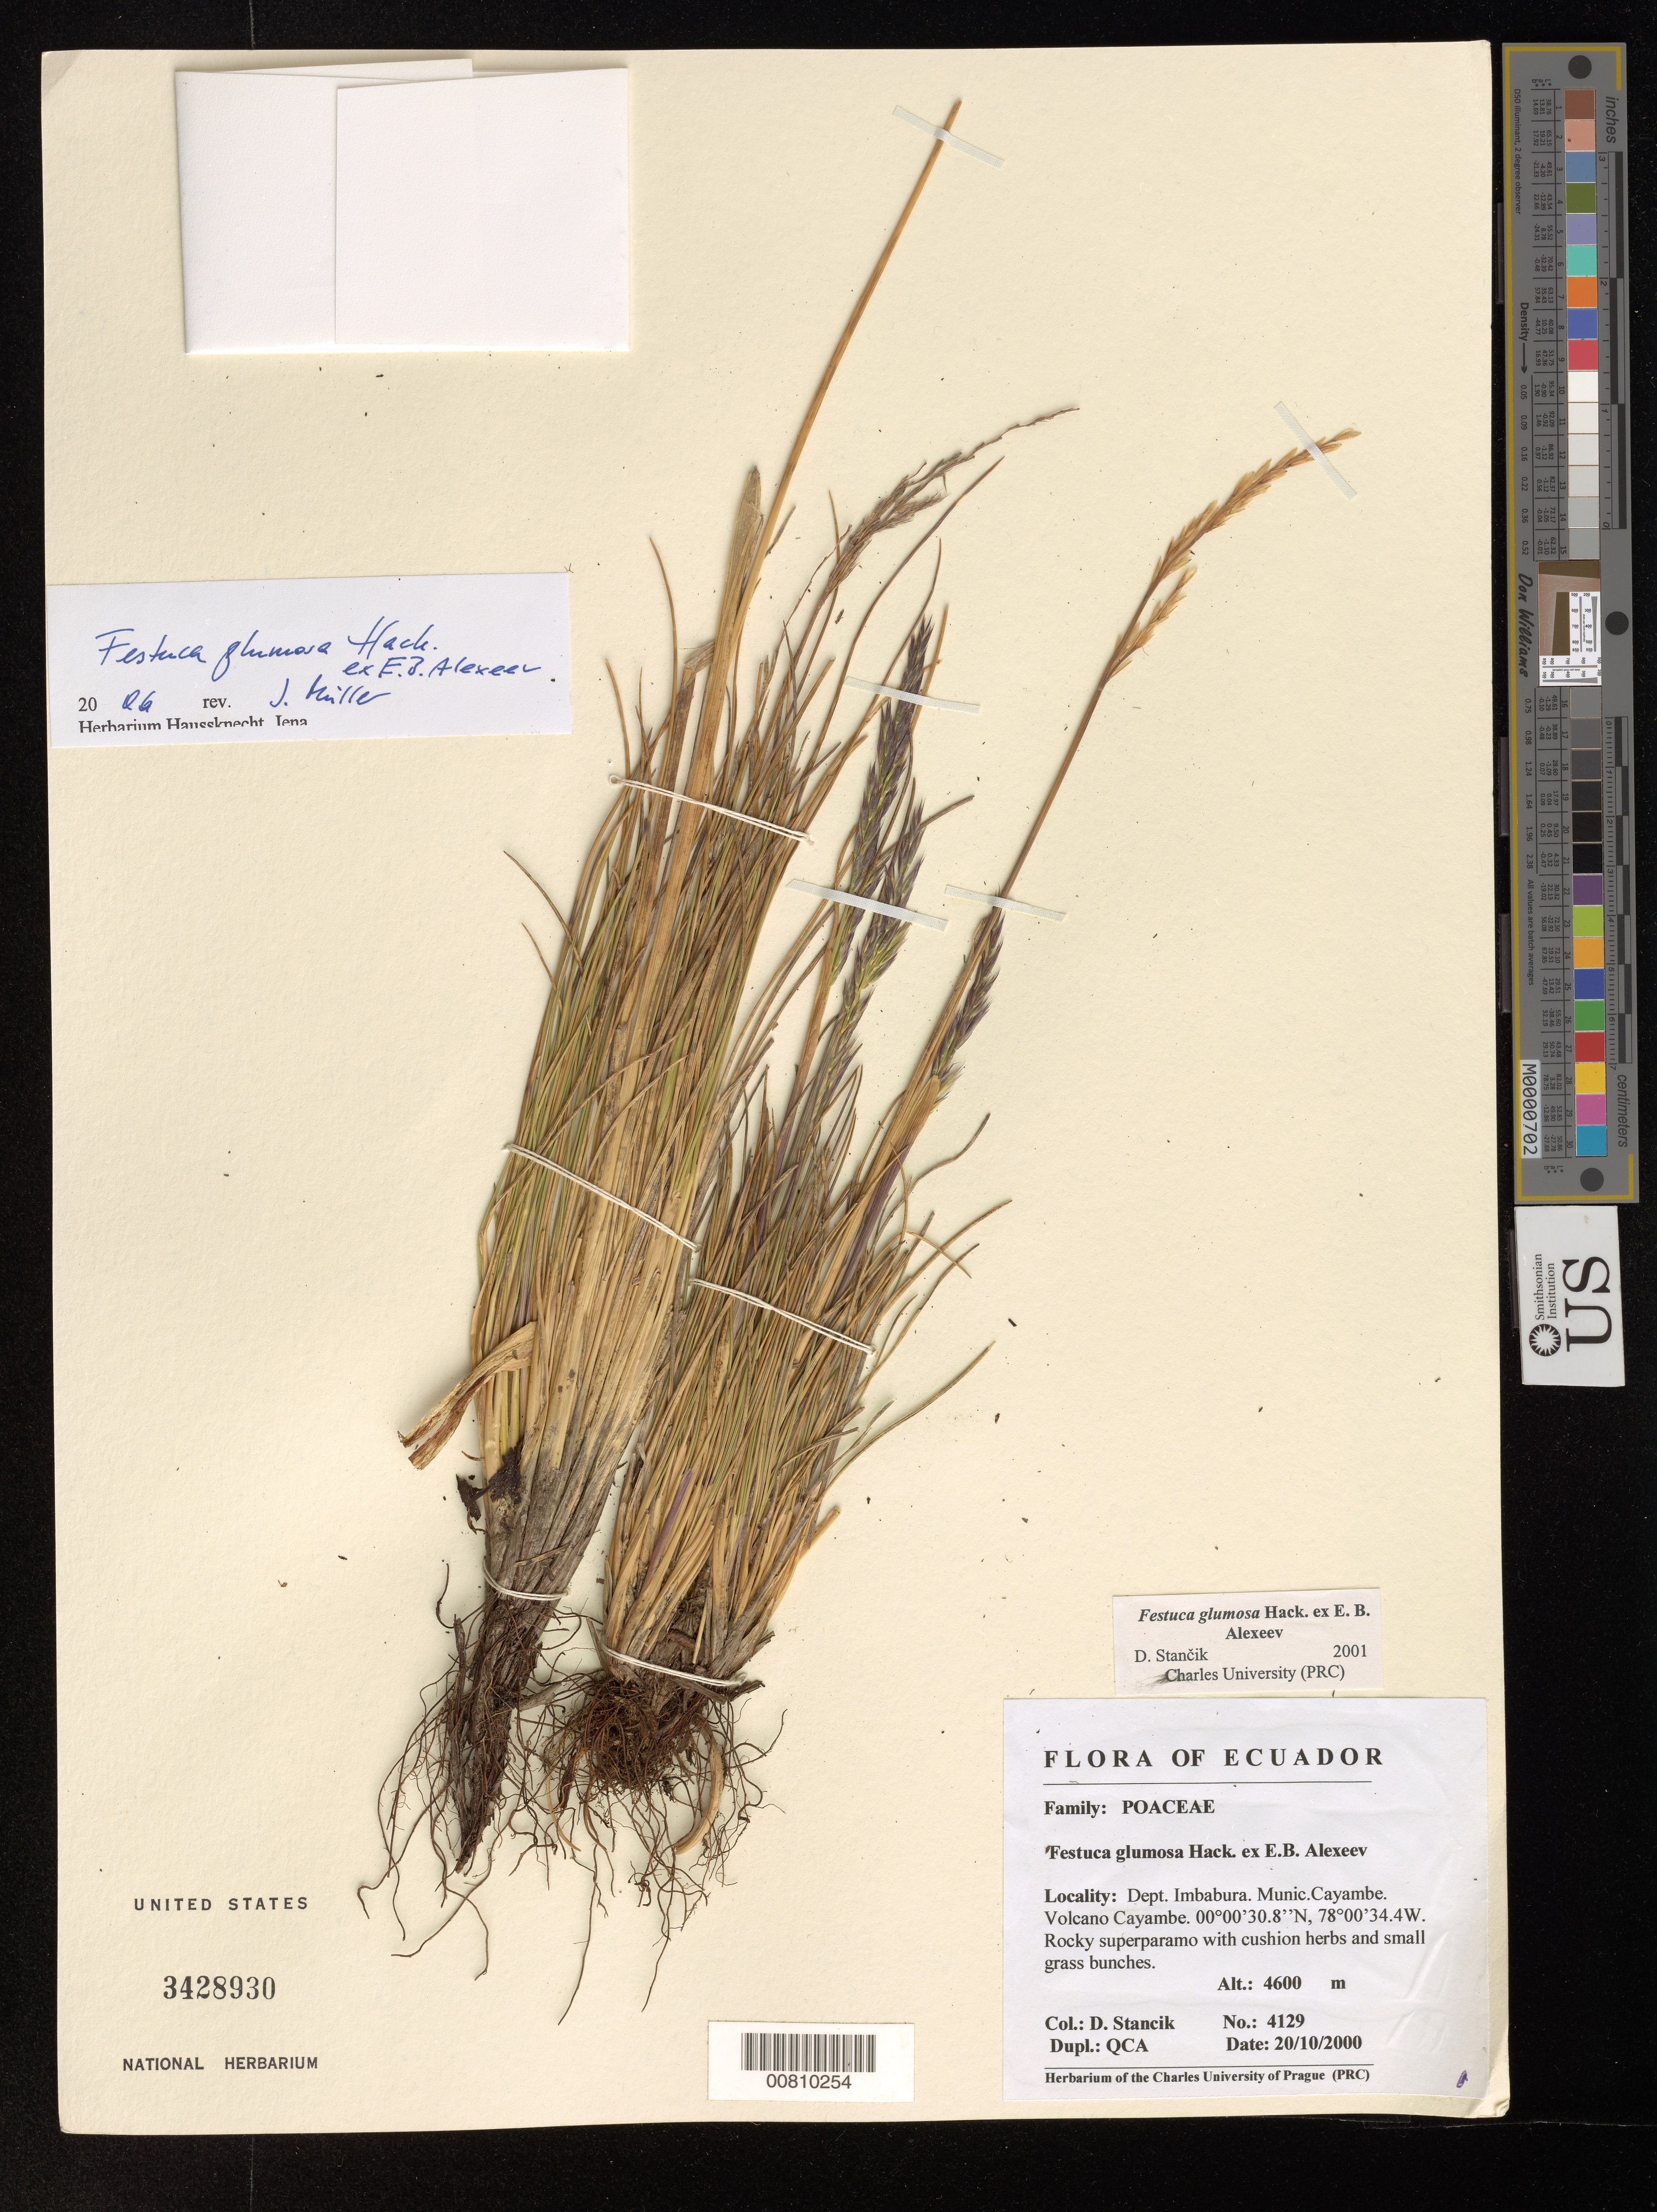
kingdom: Plantae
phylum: Tracheophyta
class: Liliopsida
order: Poales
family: Poaceae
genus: Festuca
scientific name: Festuca glumosa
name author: Hack. ex E.B. Alexeev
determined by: Stancik, D.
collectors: D. Stancik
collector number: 4129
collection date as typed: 20 Oct 2000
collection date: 2000-10-20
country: Ecuador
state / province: Imbabura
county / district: Cayambe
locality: Volcano Cayambe.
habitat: Rocky superparamo with cushion herbs and small grass bunches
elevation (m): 4600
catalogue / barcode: US 3428930